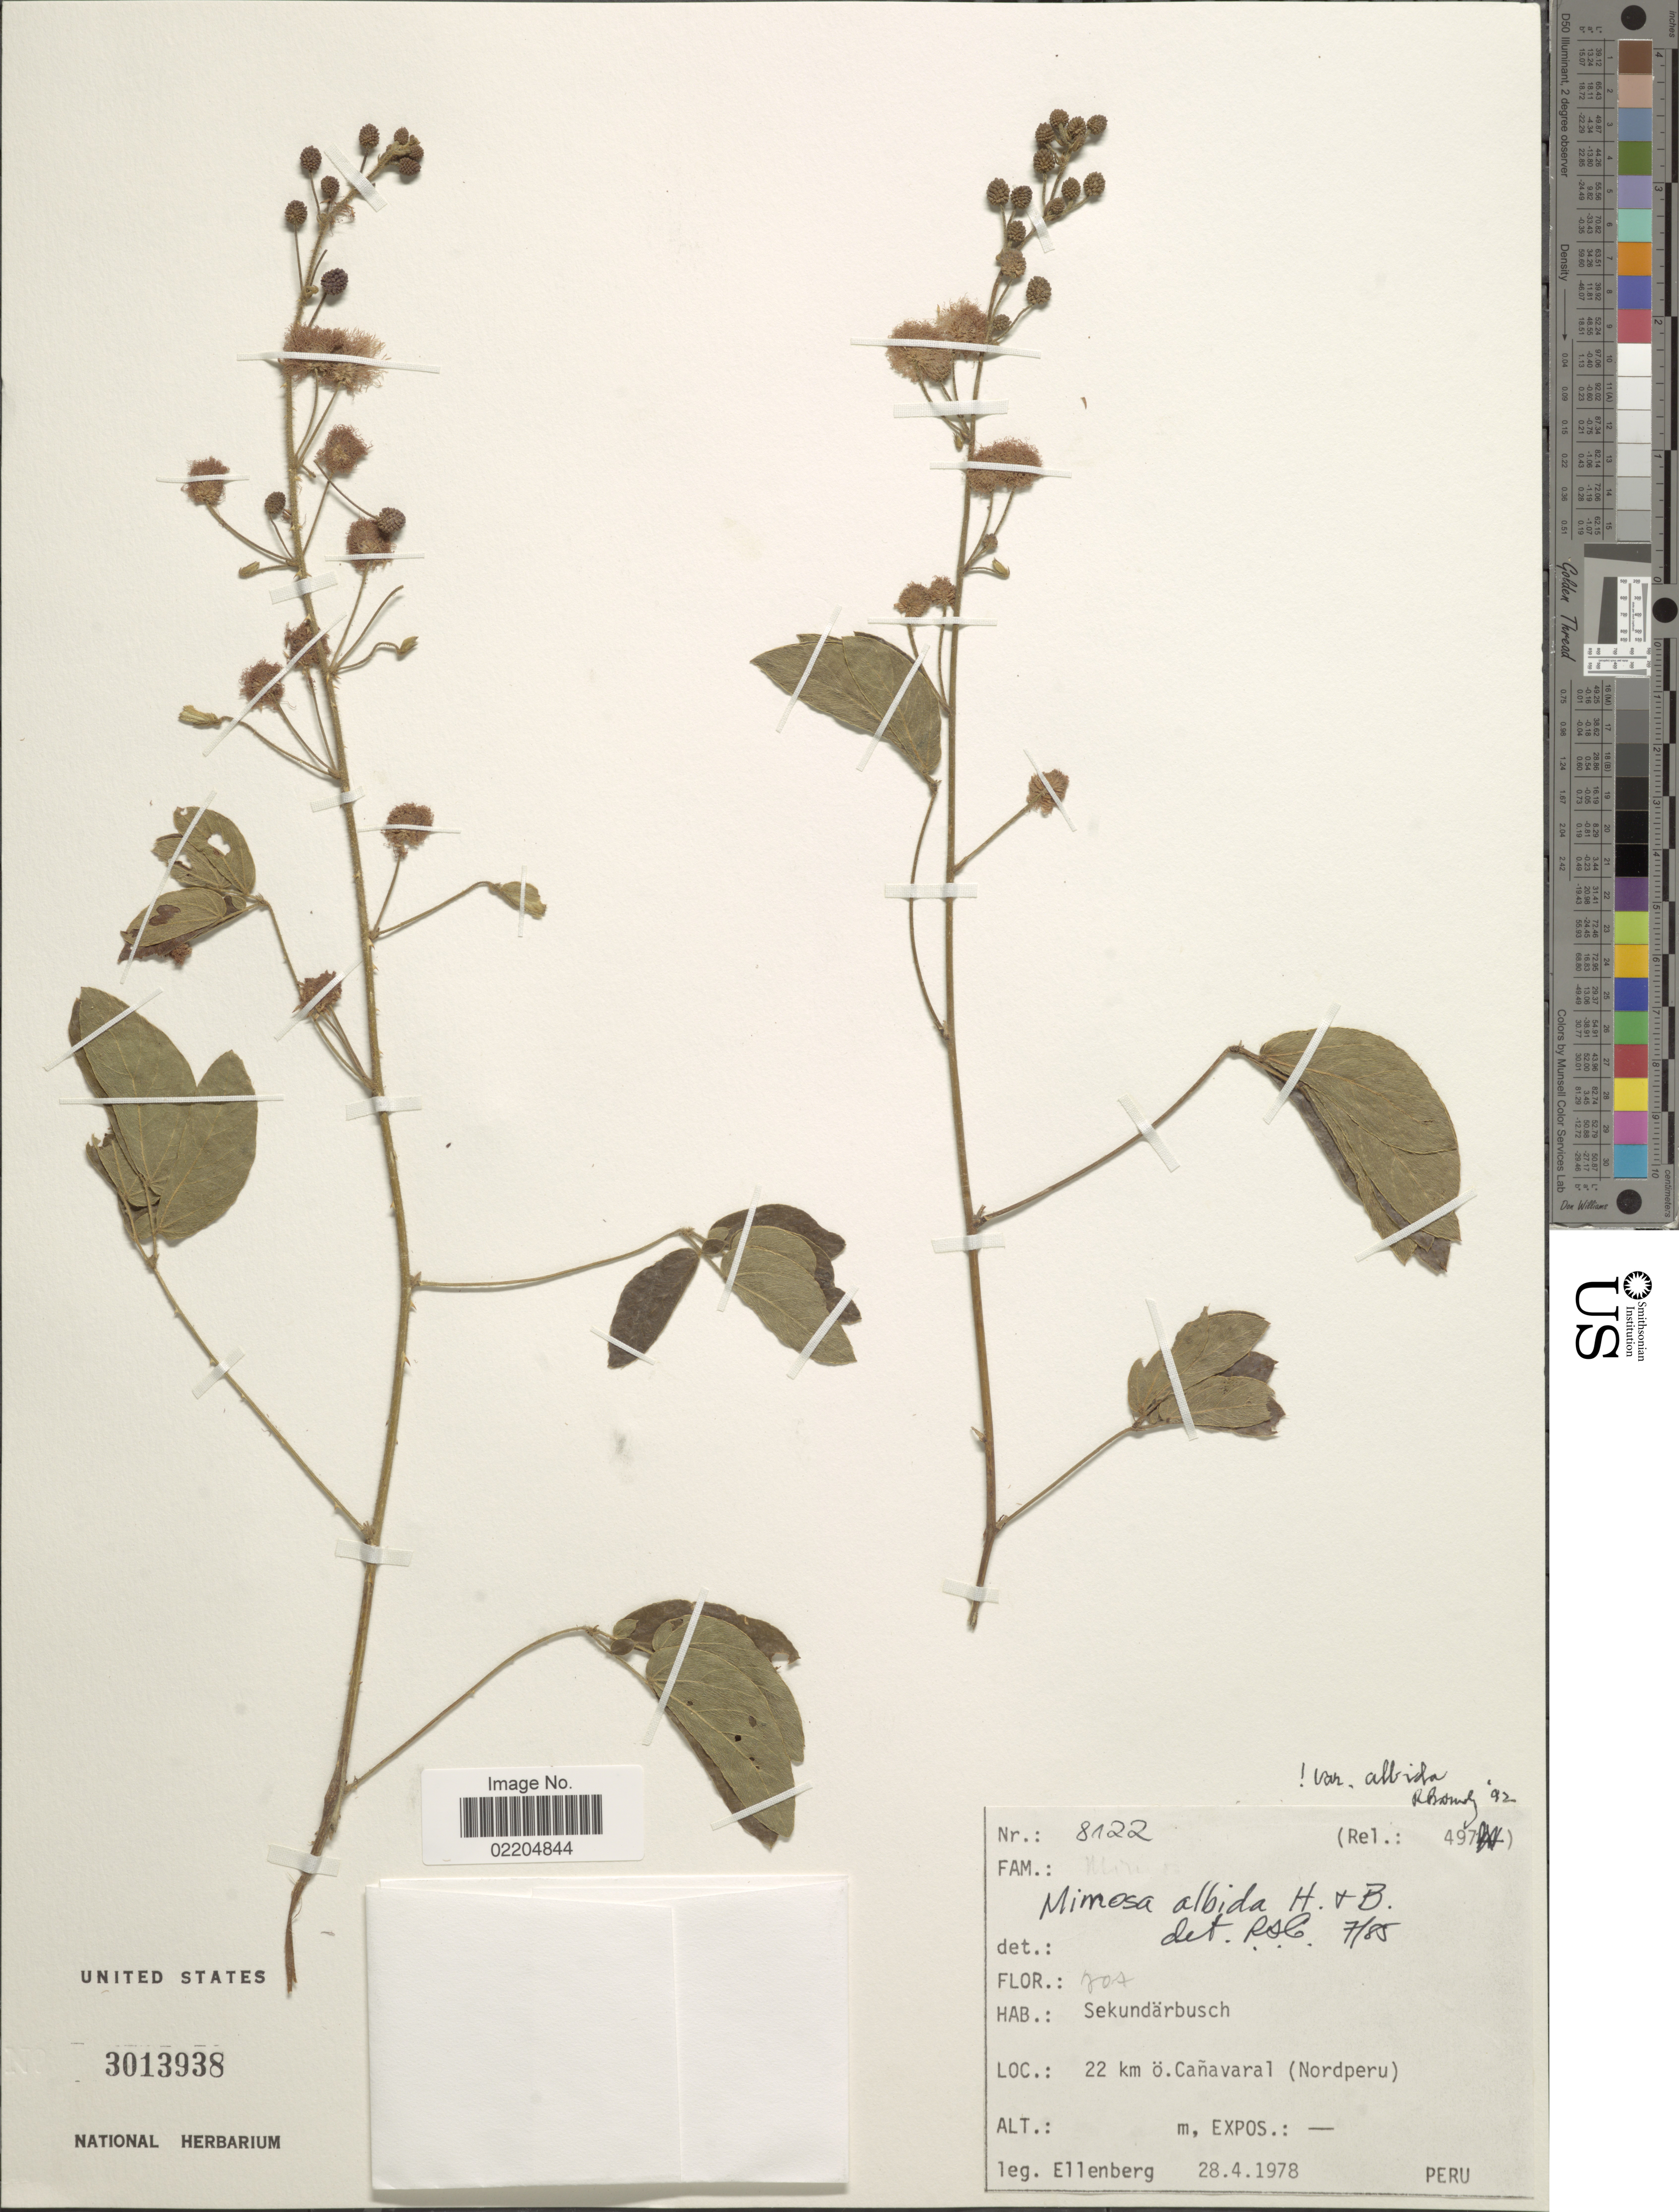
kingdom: Plantae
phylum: Tracheophyta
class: Magnoliopsida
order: Fabales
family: Fabaceae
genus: Mimosa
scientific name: Mimosa albida var. albida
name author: Humb. & Bonpl. ex Willd.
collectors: Ellenberg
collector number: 8122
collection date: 1978-04-28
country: Peru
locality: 22 km ö. Canavaral (Nordperu).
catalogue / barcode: US 3013938